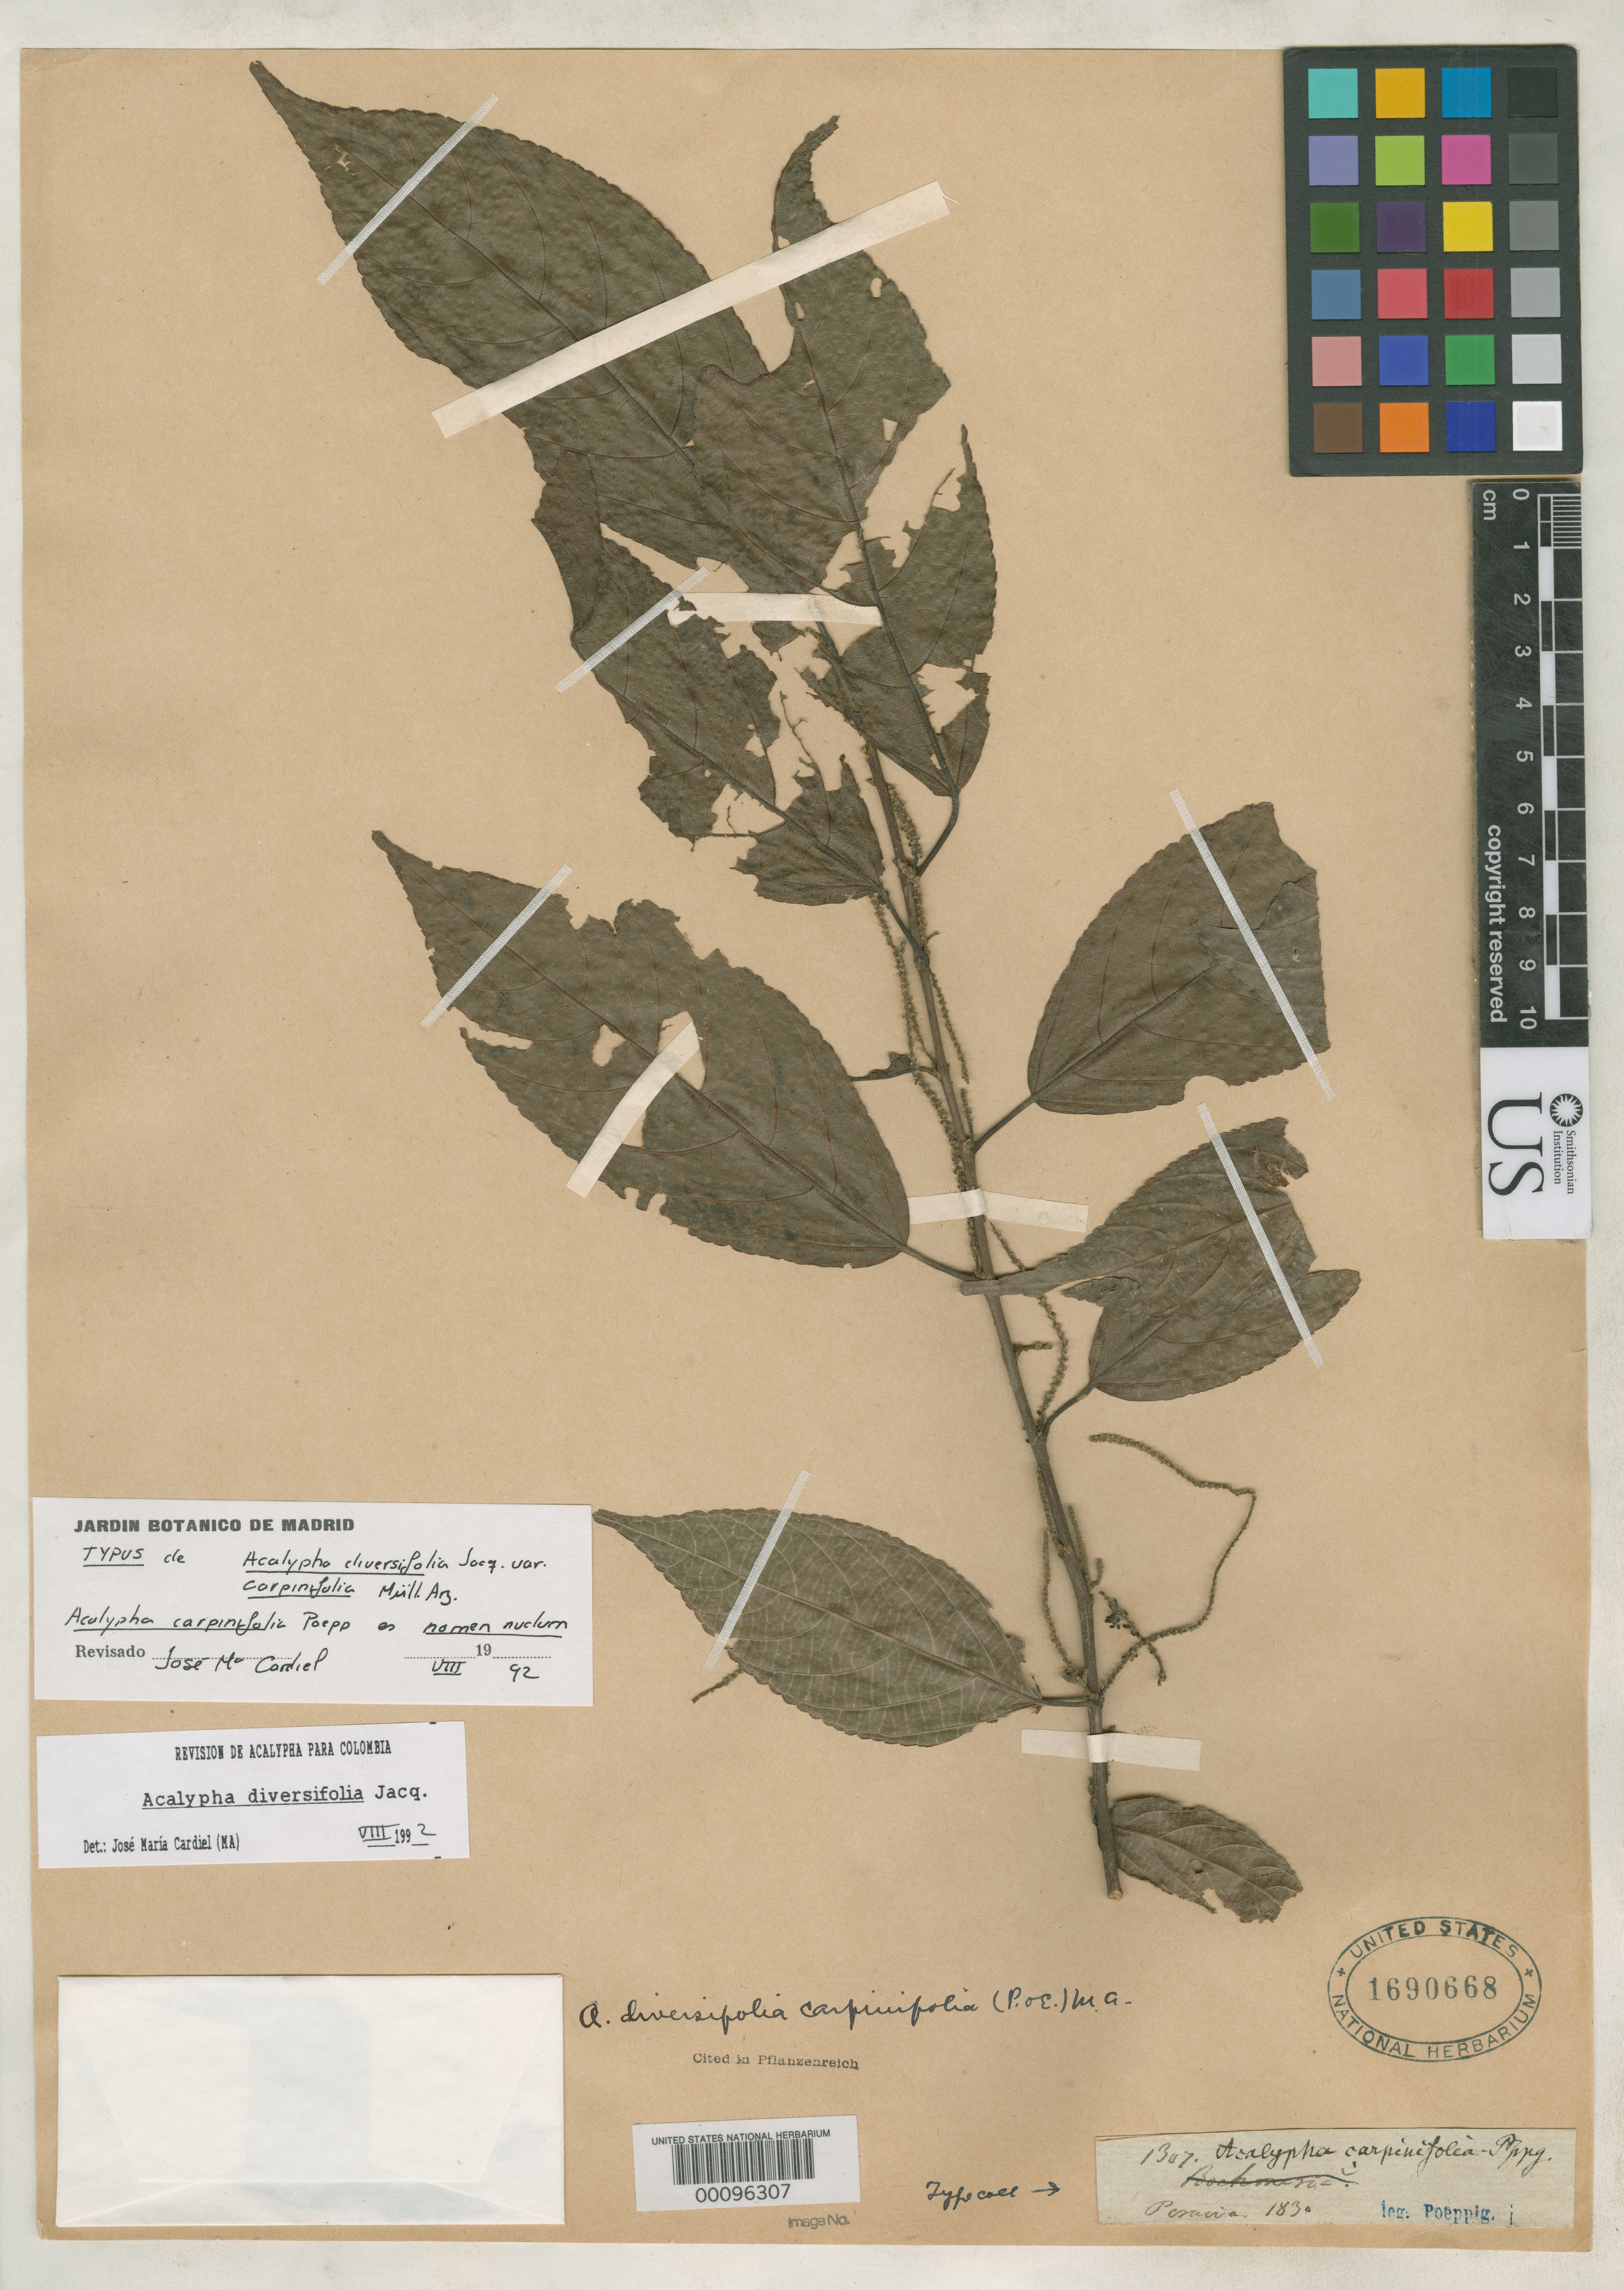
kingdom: Plantae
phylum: Tracheophyta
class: Magnoliopsida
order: Malpighiales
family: Euphorbiaceae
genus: Acalypha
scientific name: Acalypha carpinifolia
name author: Poepp. & Endl. ex Baill.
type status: Type Collection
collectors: E. F. Poeppig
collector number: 1307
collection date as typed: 1830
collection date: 1830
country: Peru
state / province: San Martín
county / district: Mariscal Cáceres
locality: Rio Huallaga, margen Derecha del; Balsa Probana; dtto. Tocache Nuevo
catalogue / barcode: US 1690668